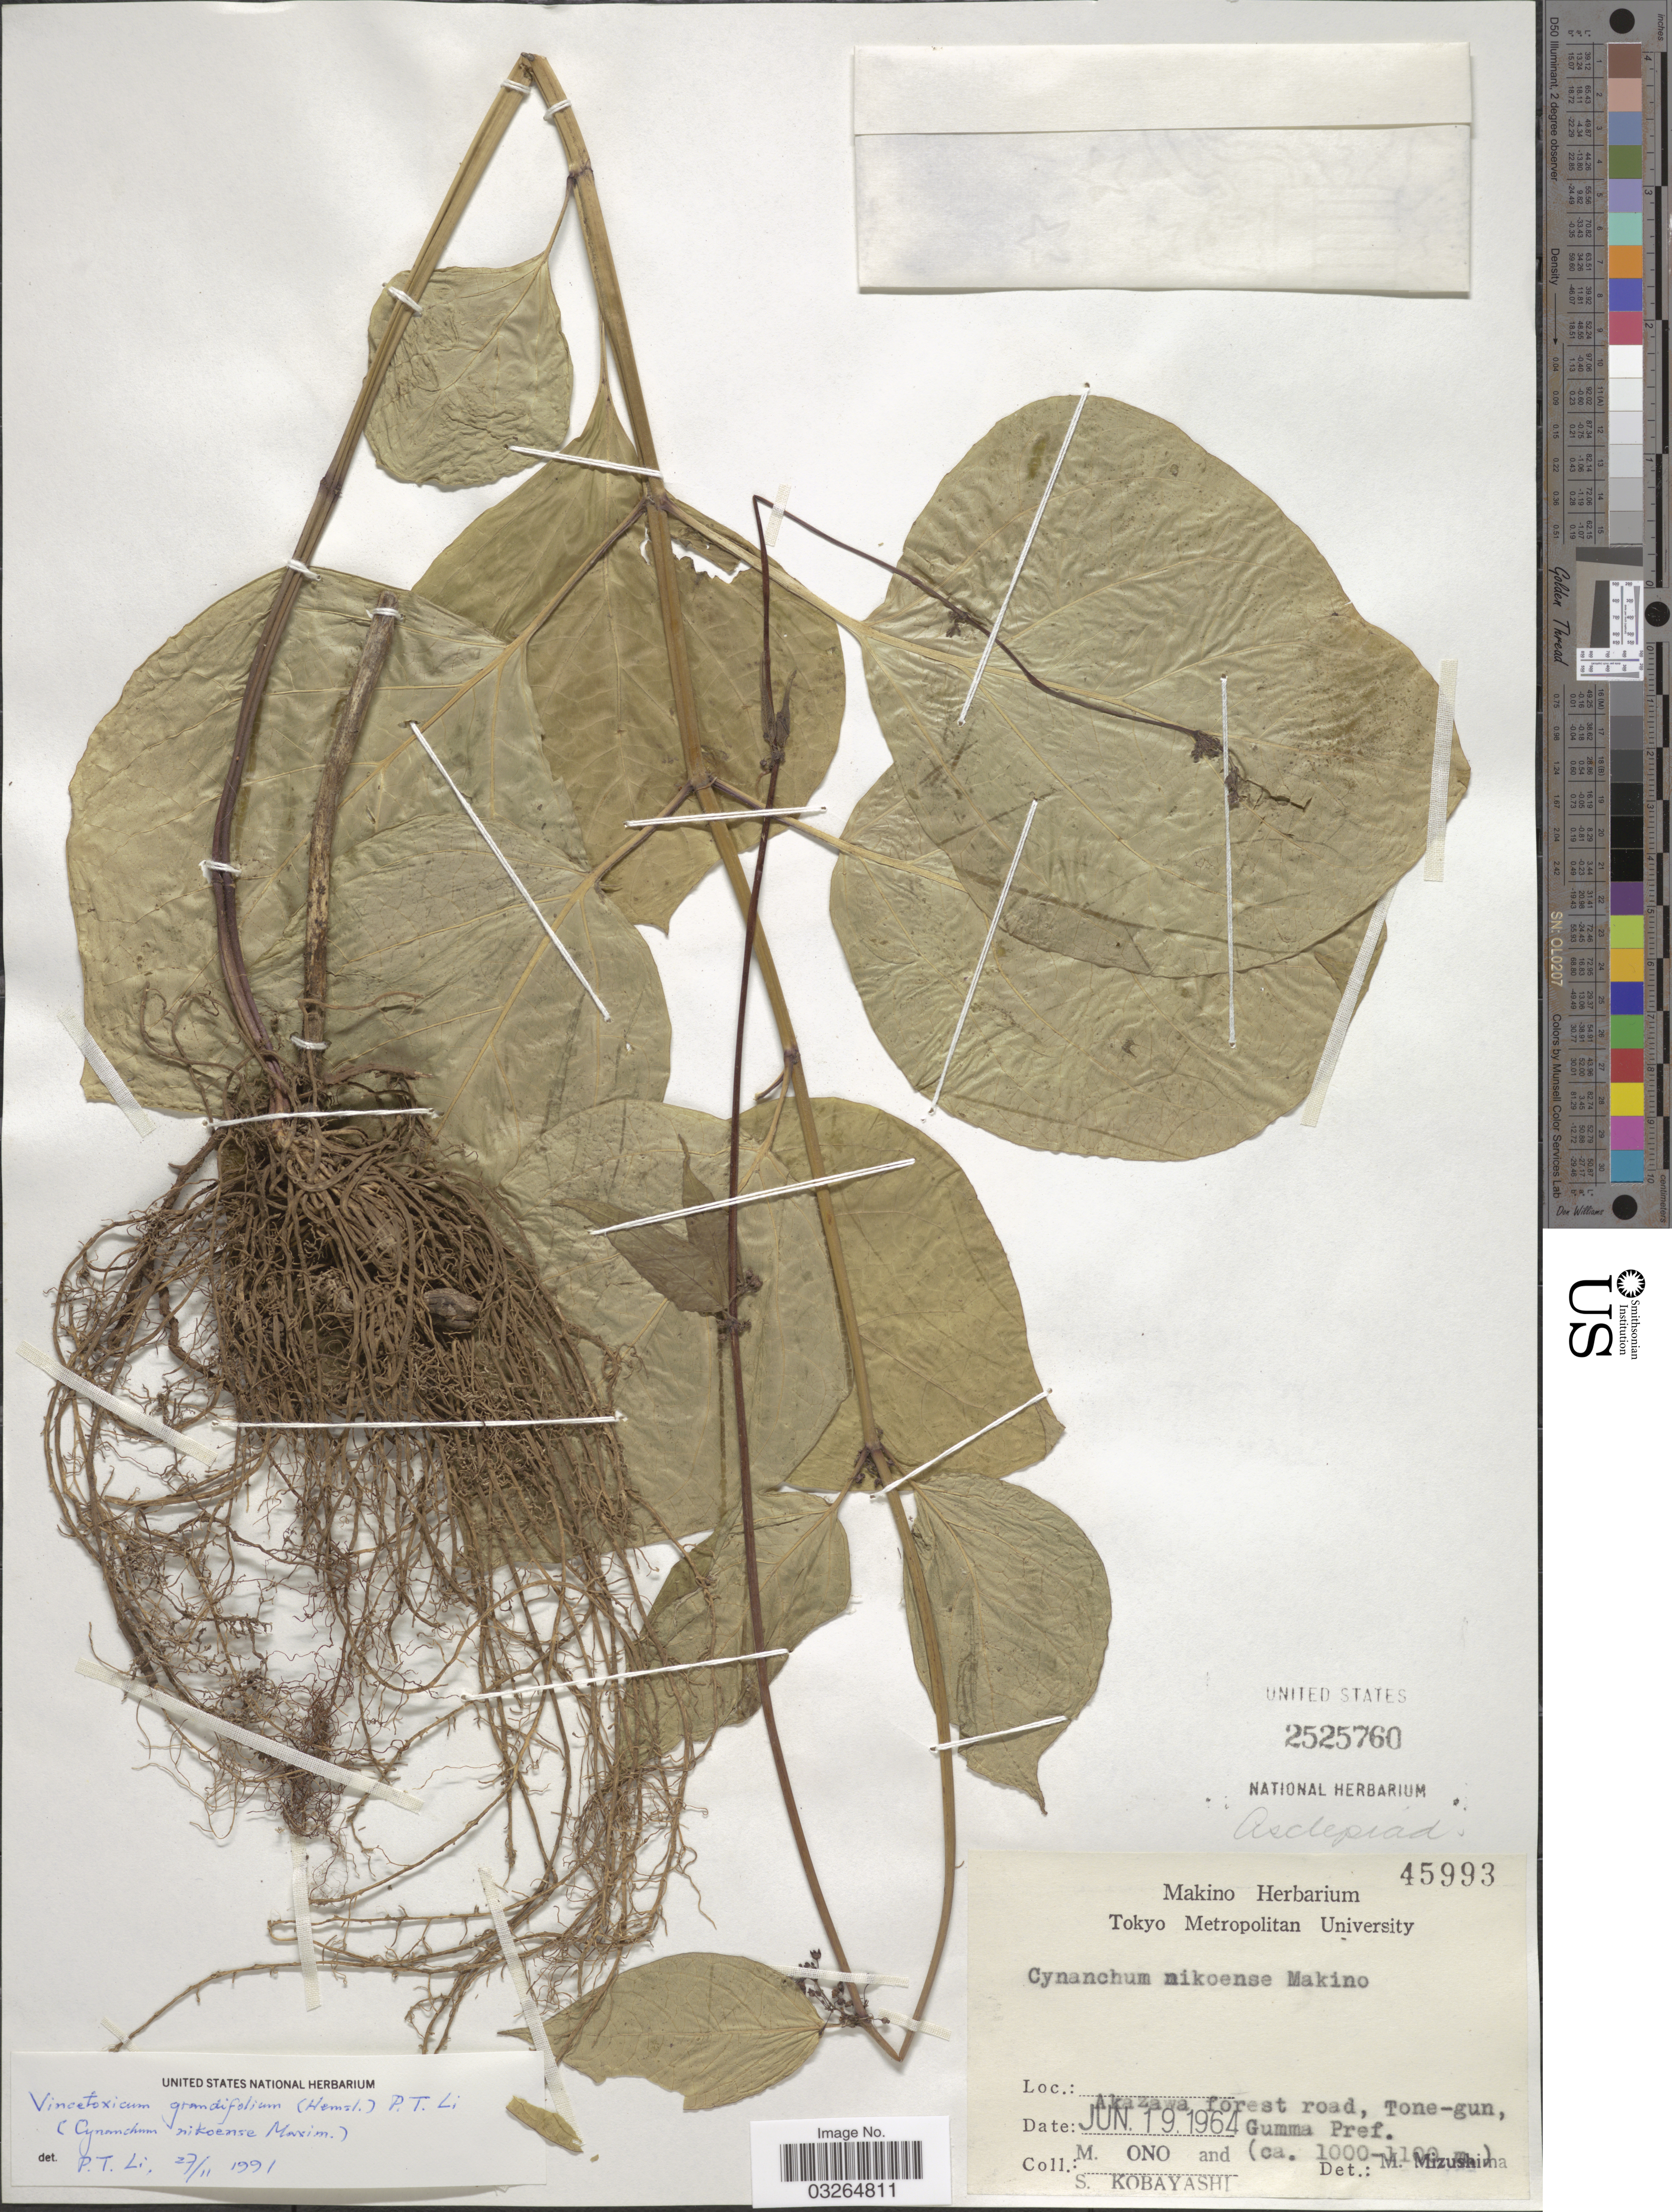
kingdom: Plantae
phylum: Tracheophyta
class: Magnoliopsida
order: Gentianales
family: Apocynaceae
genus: Cynanchum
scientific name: Cynanchum nikoense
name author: (Maxim.) Makino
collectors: M. Ono & S. Kobayashi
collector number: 45993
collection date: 1964-06-19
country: Japan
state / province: Gunma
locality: Akazawa forest road, Tone-gun, Gumma Pref.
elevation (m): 1000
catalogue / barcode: US 2525760